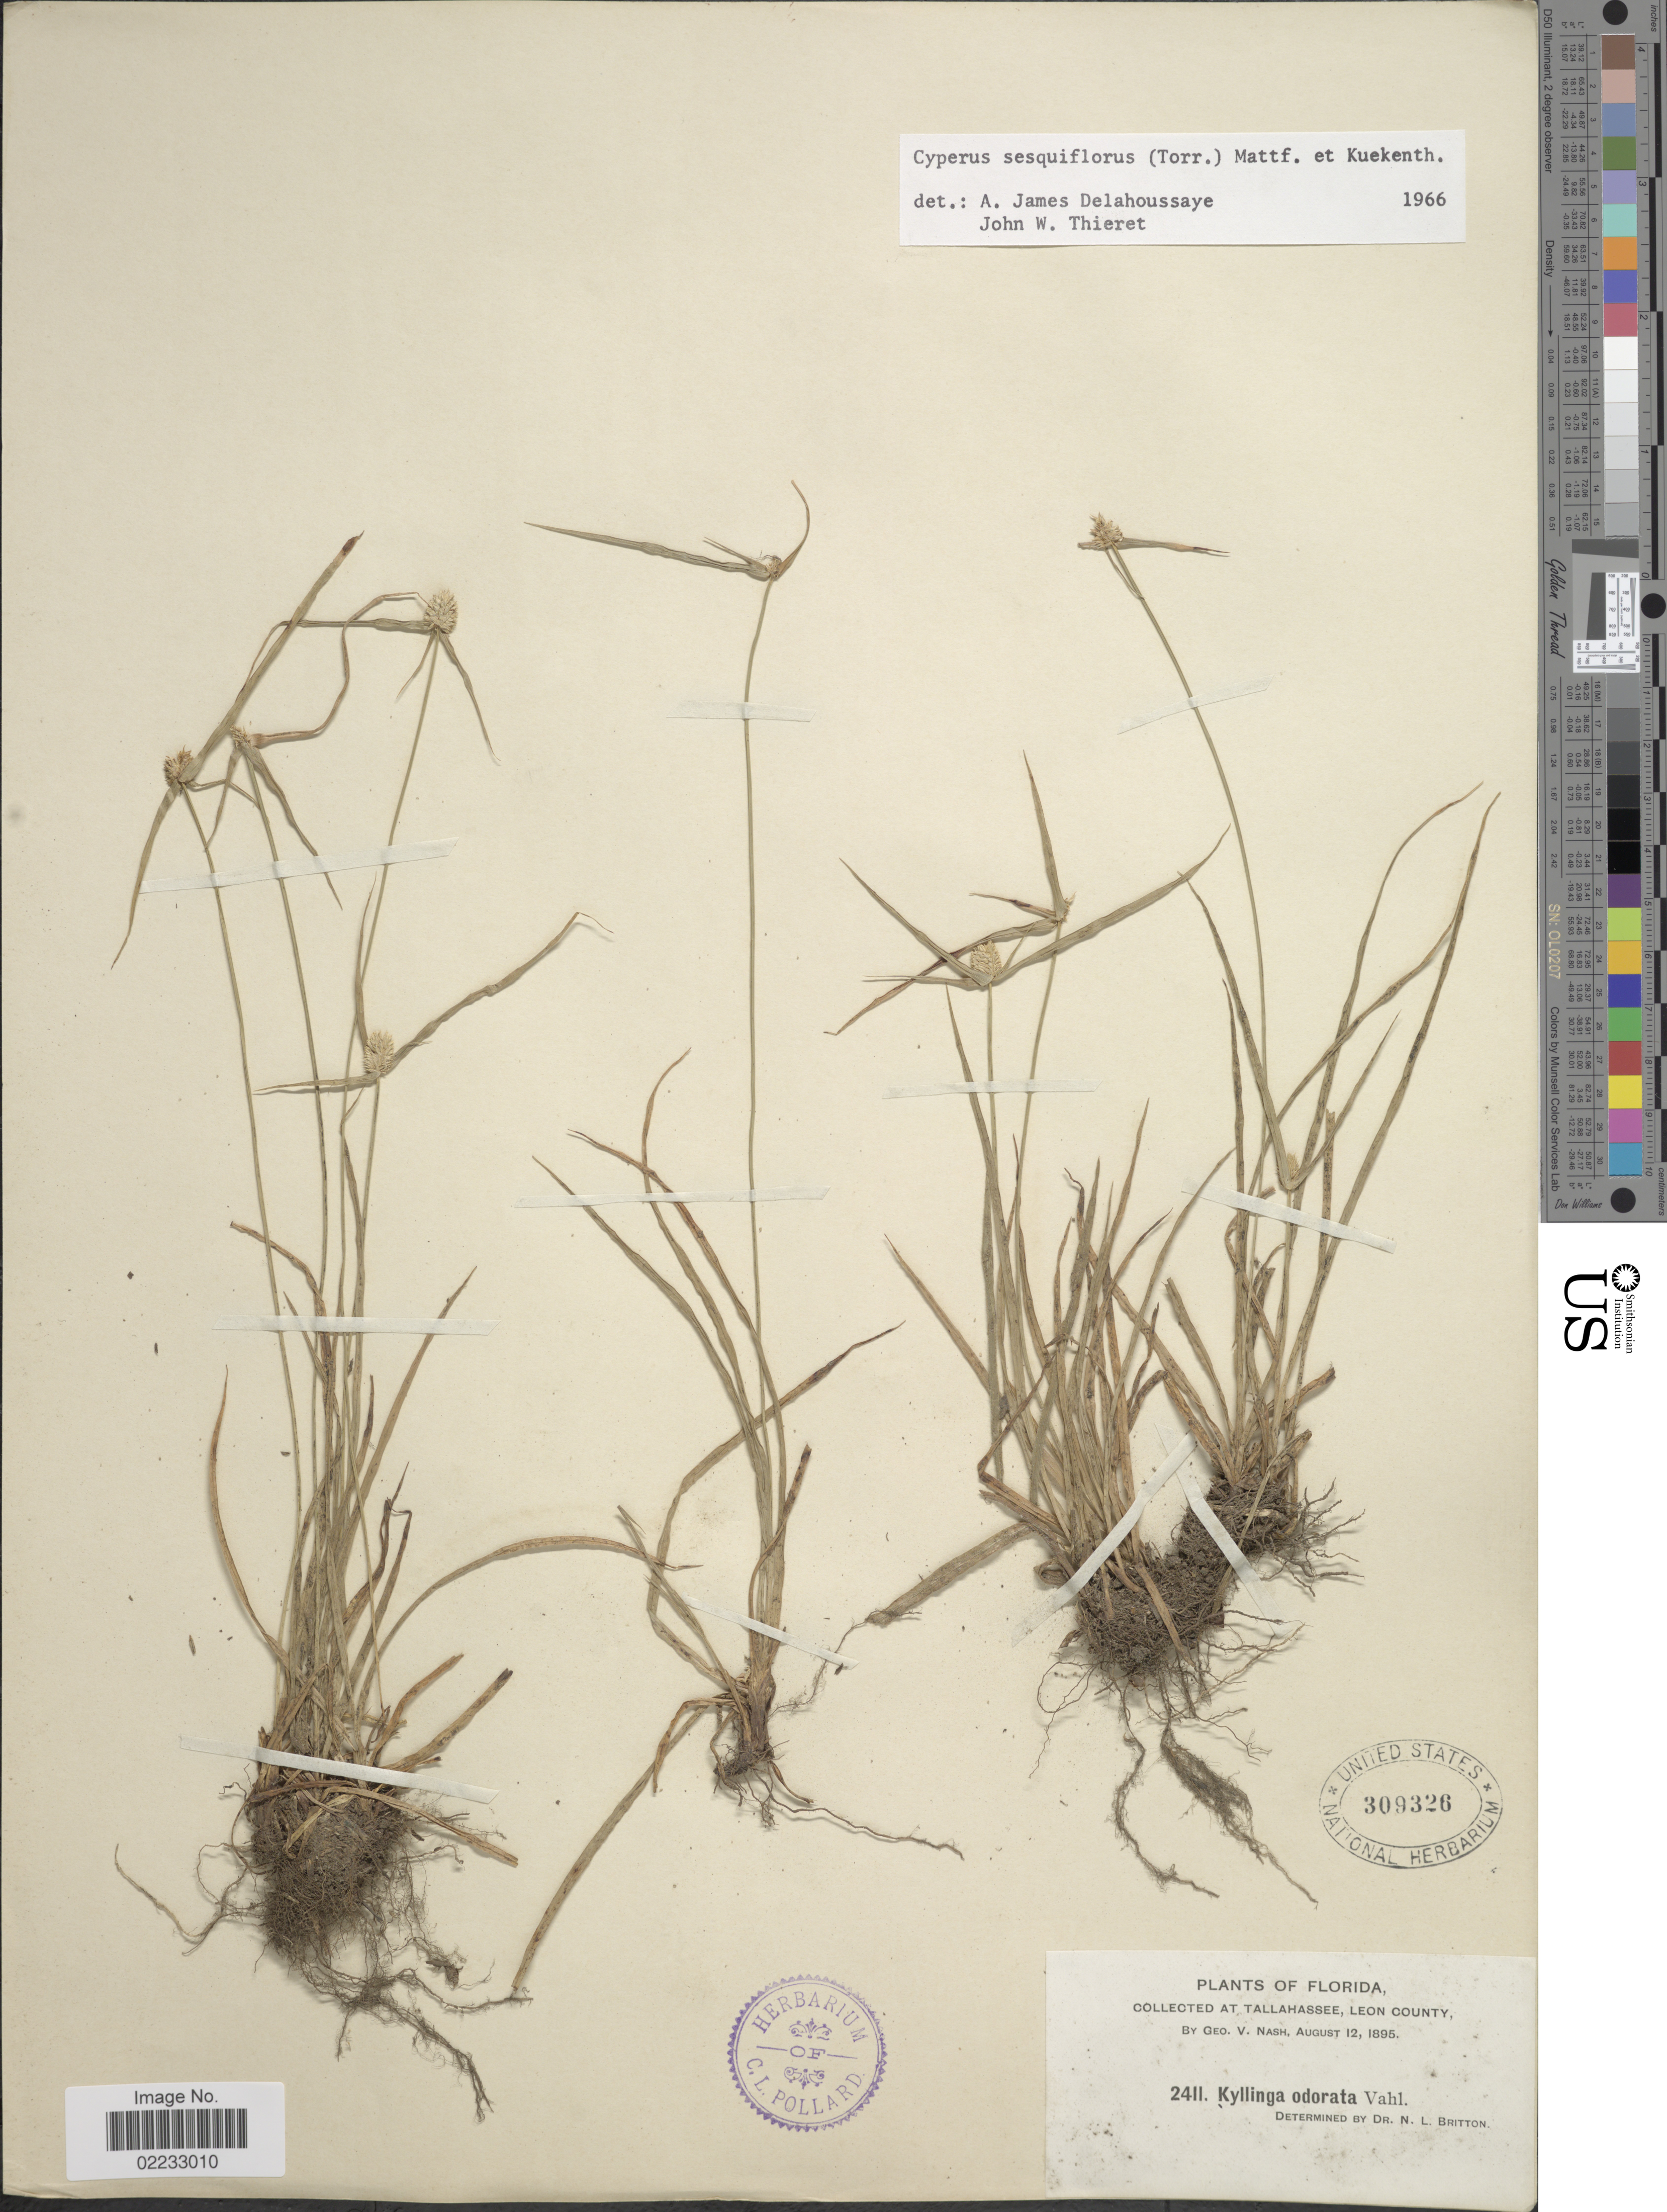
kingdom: Plantae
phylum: Tracheophyta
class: Liliopsida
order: Poales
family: Cyperaceae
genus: Cyperus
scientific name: Cyperus sesquiflorus subsp. sesquiflorus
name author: (Torr.) Mattf. & Kük.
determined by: Strong, M. T., (US), Smithsonian Institution - National Museum of Natural History (UNITED STATES)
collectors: G. V. Nash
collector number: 2411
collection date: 1895-08-12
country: United States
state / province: Florida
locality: At Tallahassee, Leon County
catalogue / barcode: US 309326